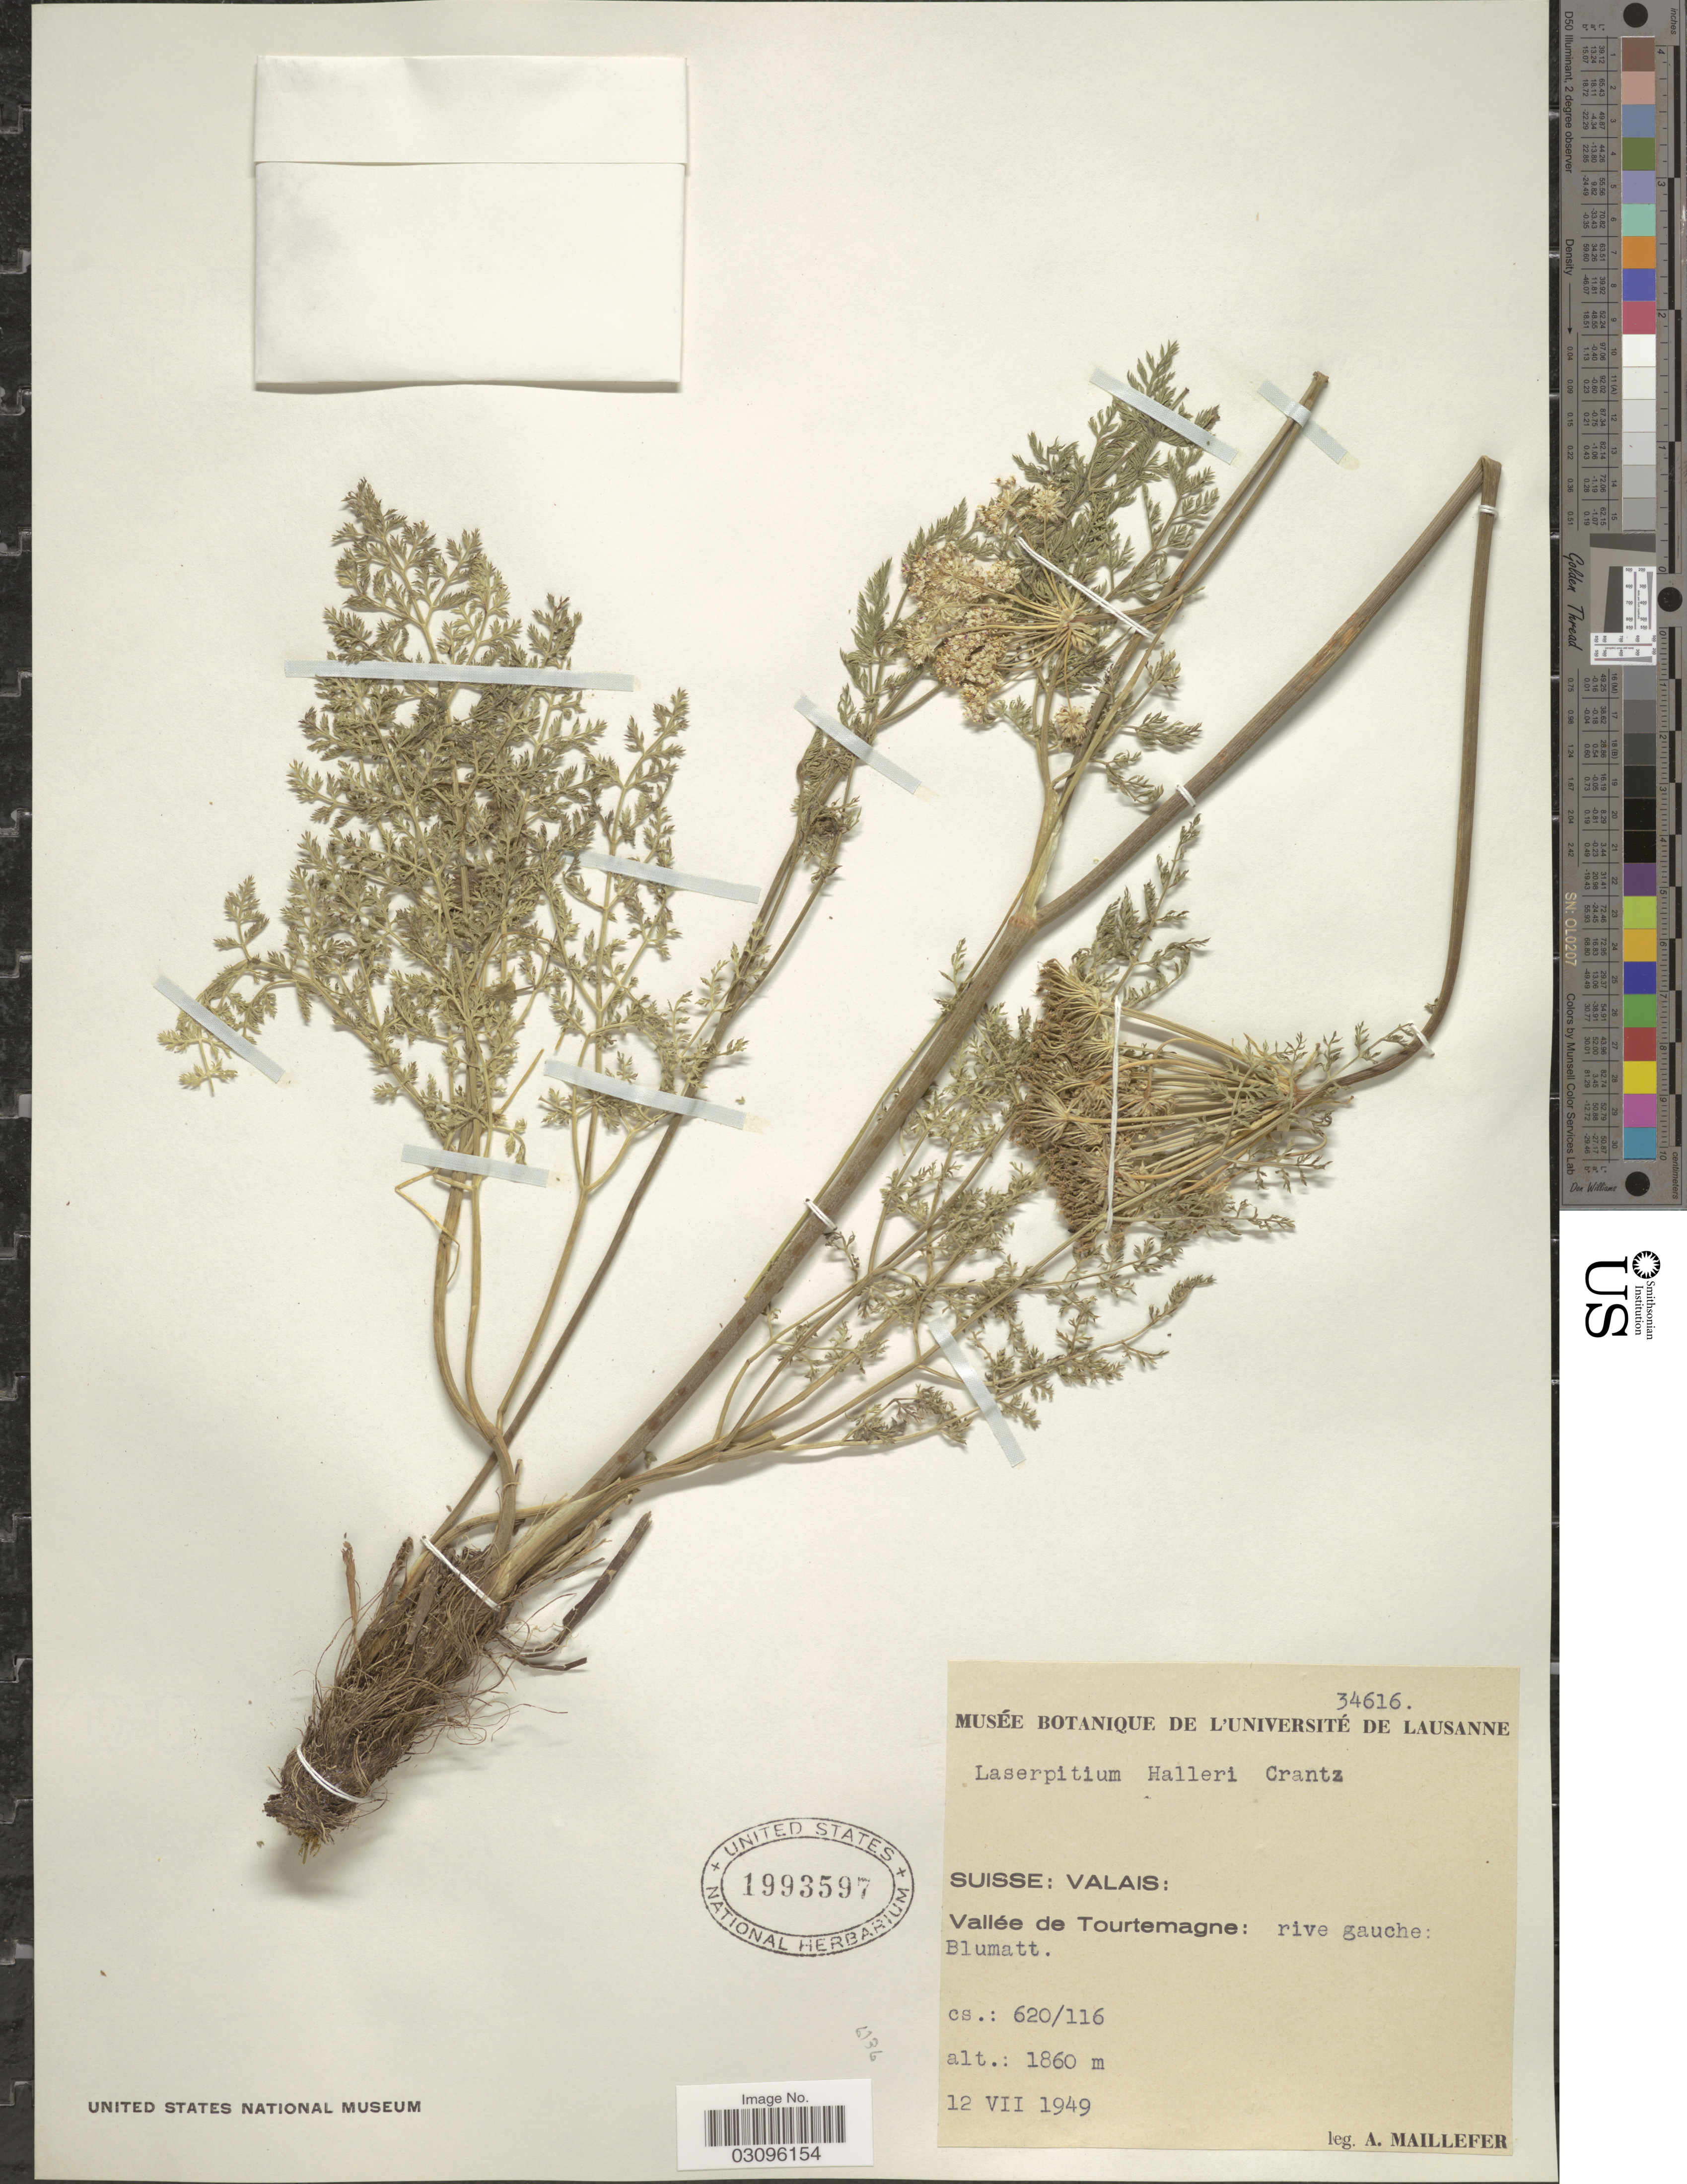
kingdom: Plantae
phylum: Tracheophyta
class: Magnoliopsida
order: Apiales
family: Apiaceae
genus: Laserpitium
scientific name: Laserpitium halleri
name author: Crantz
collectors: A. Maillefer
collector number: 34616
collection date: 1949-07-12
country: Switzerland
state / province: Valais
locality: Vallée de Tourtemagne: rive gauche: Blumatt.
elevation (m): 1860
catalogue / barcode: US 1993597